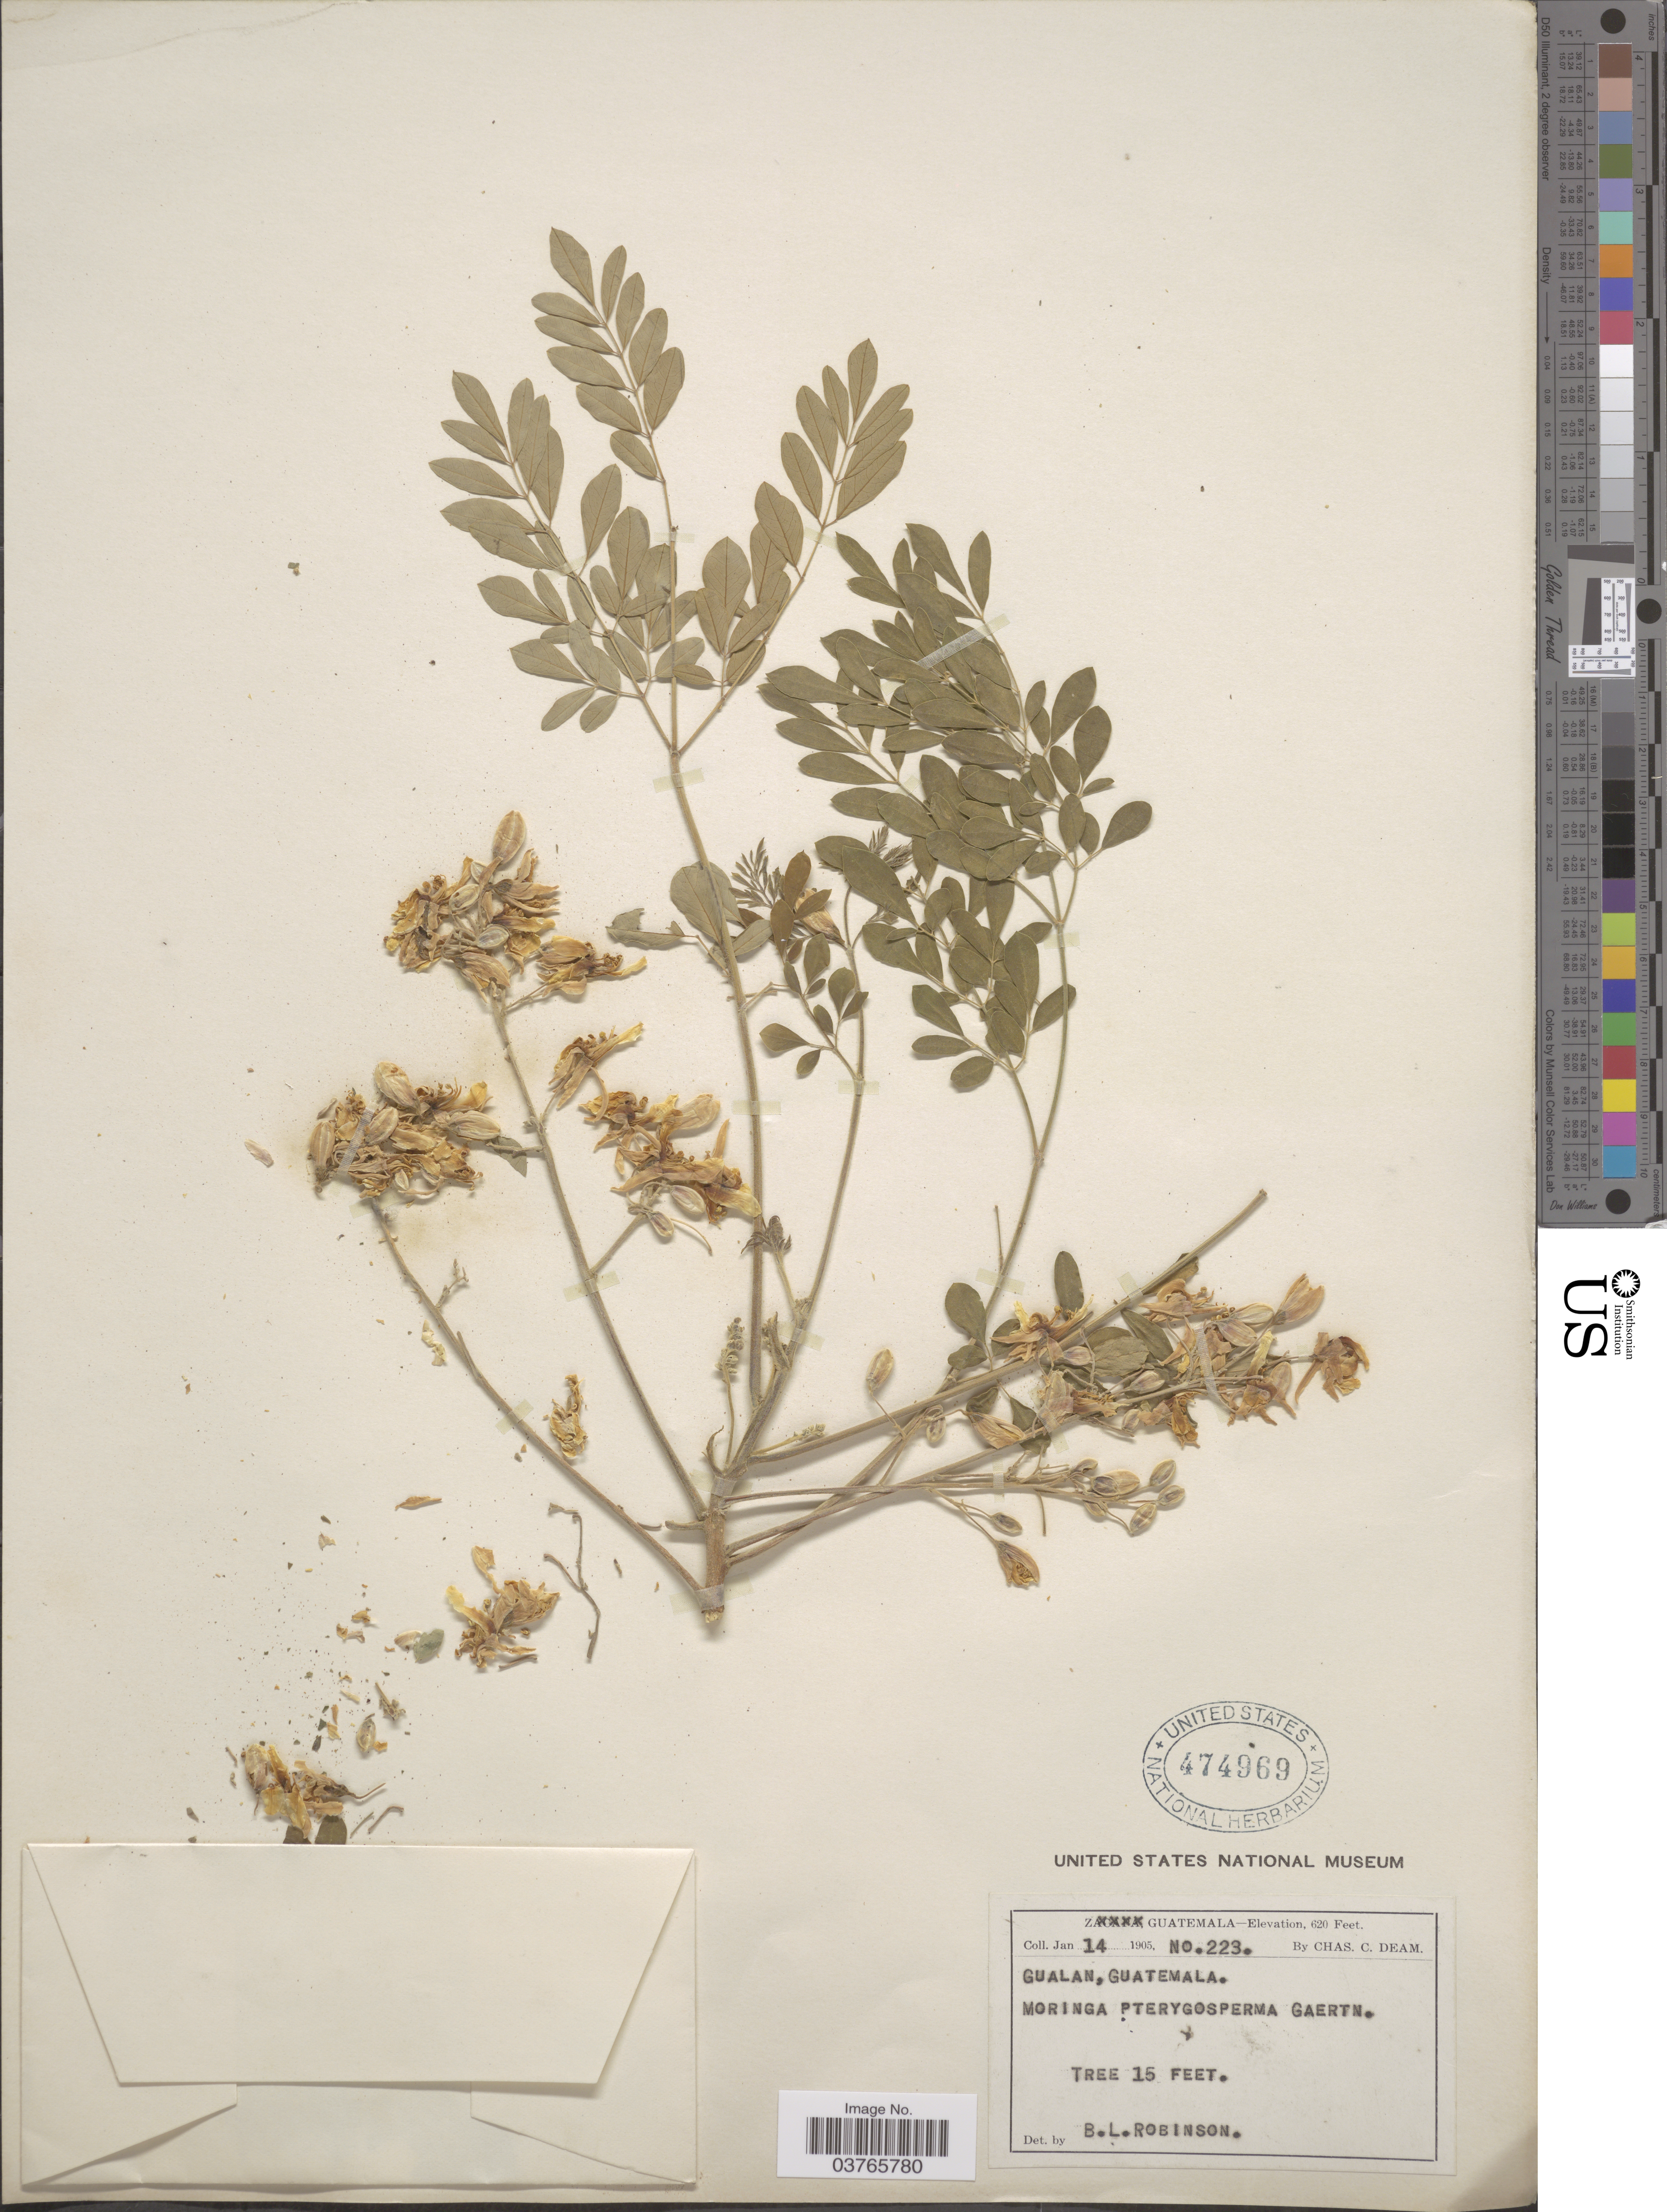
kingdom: Plantae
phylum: Tracheophyta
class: Magnoliopsida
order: Brassicales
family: Moringaceae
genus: Moringa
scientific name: Moringa oleifera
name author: Lam.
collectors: C. C. Deam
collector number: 223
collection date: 1905-01-14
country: Guatemala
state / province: Guatemala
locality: Gualan.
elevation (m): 189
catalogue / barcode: US 474969